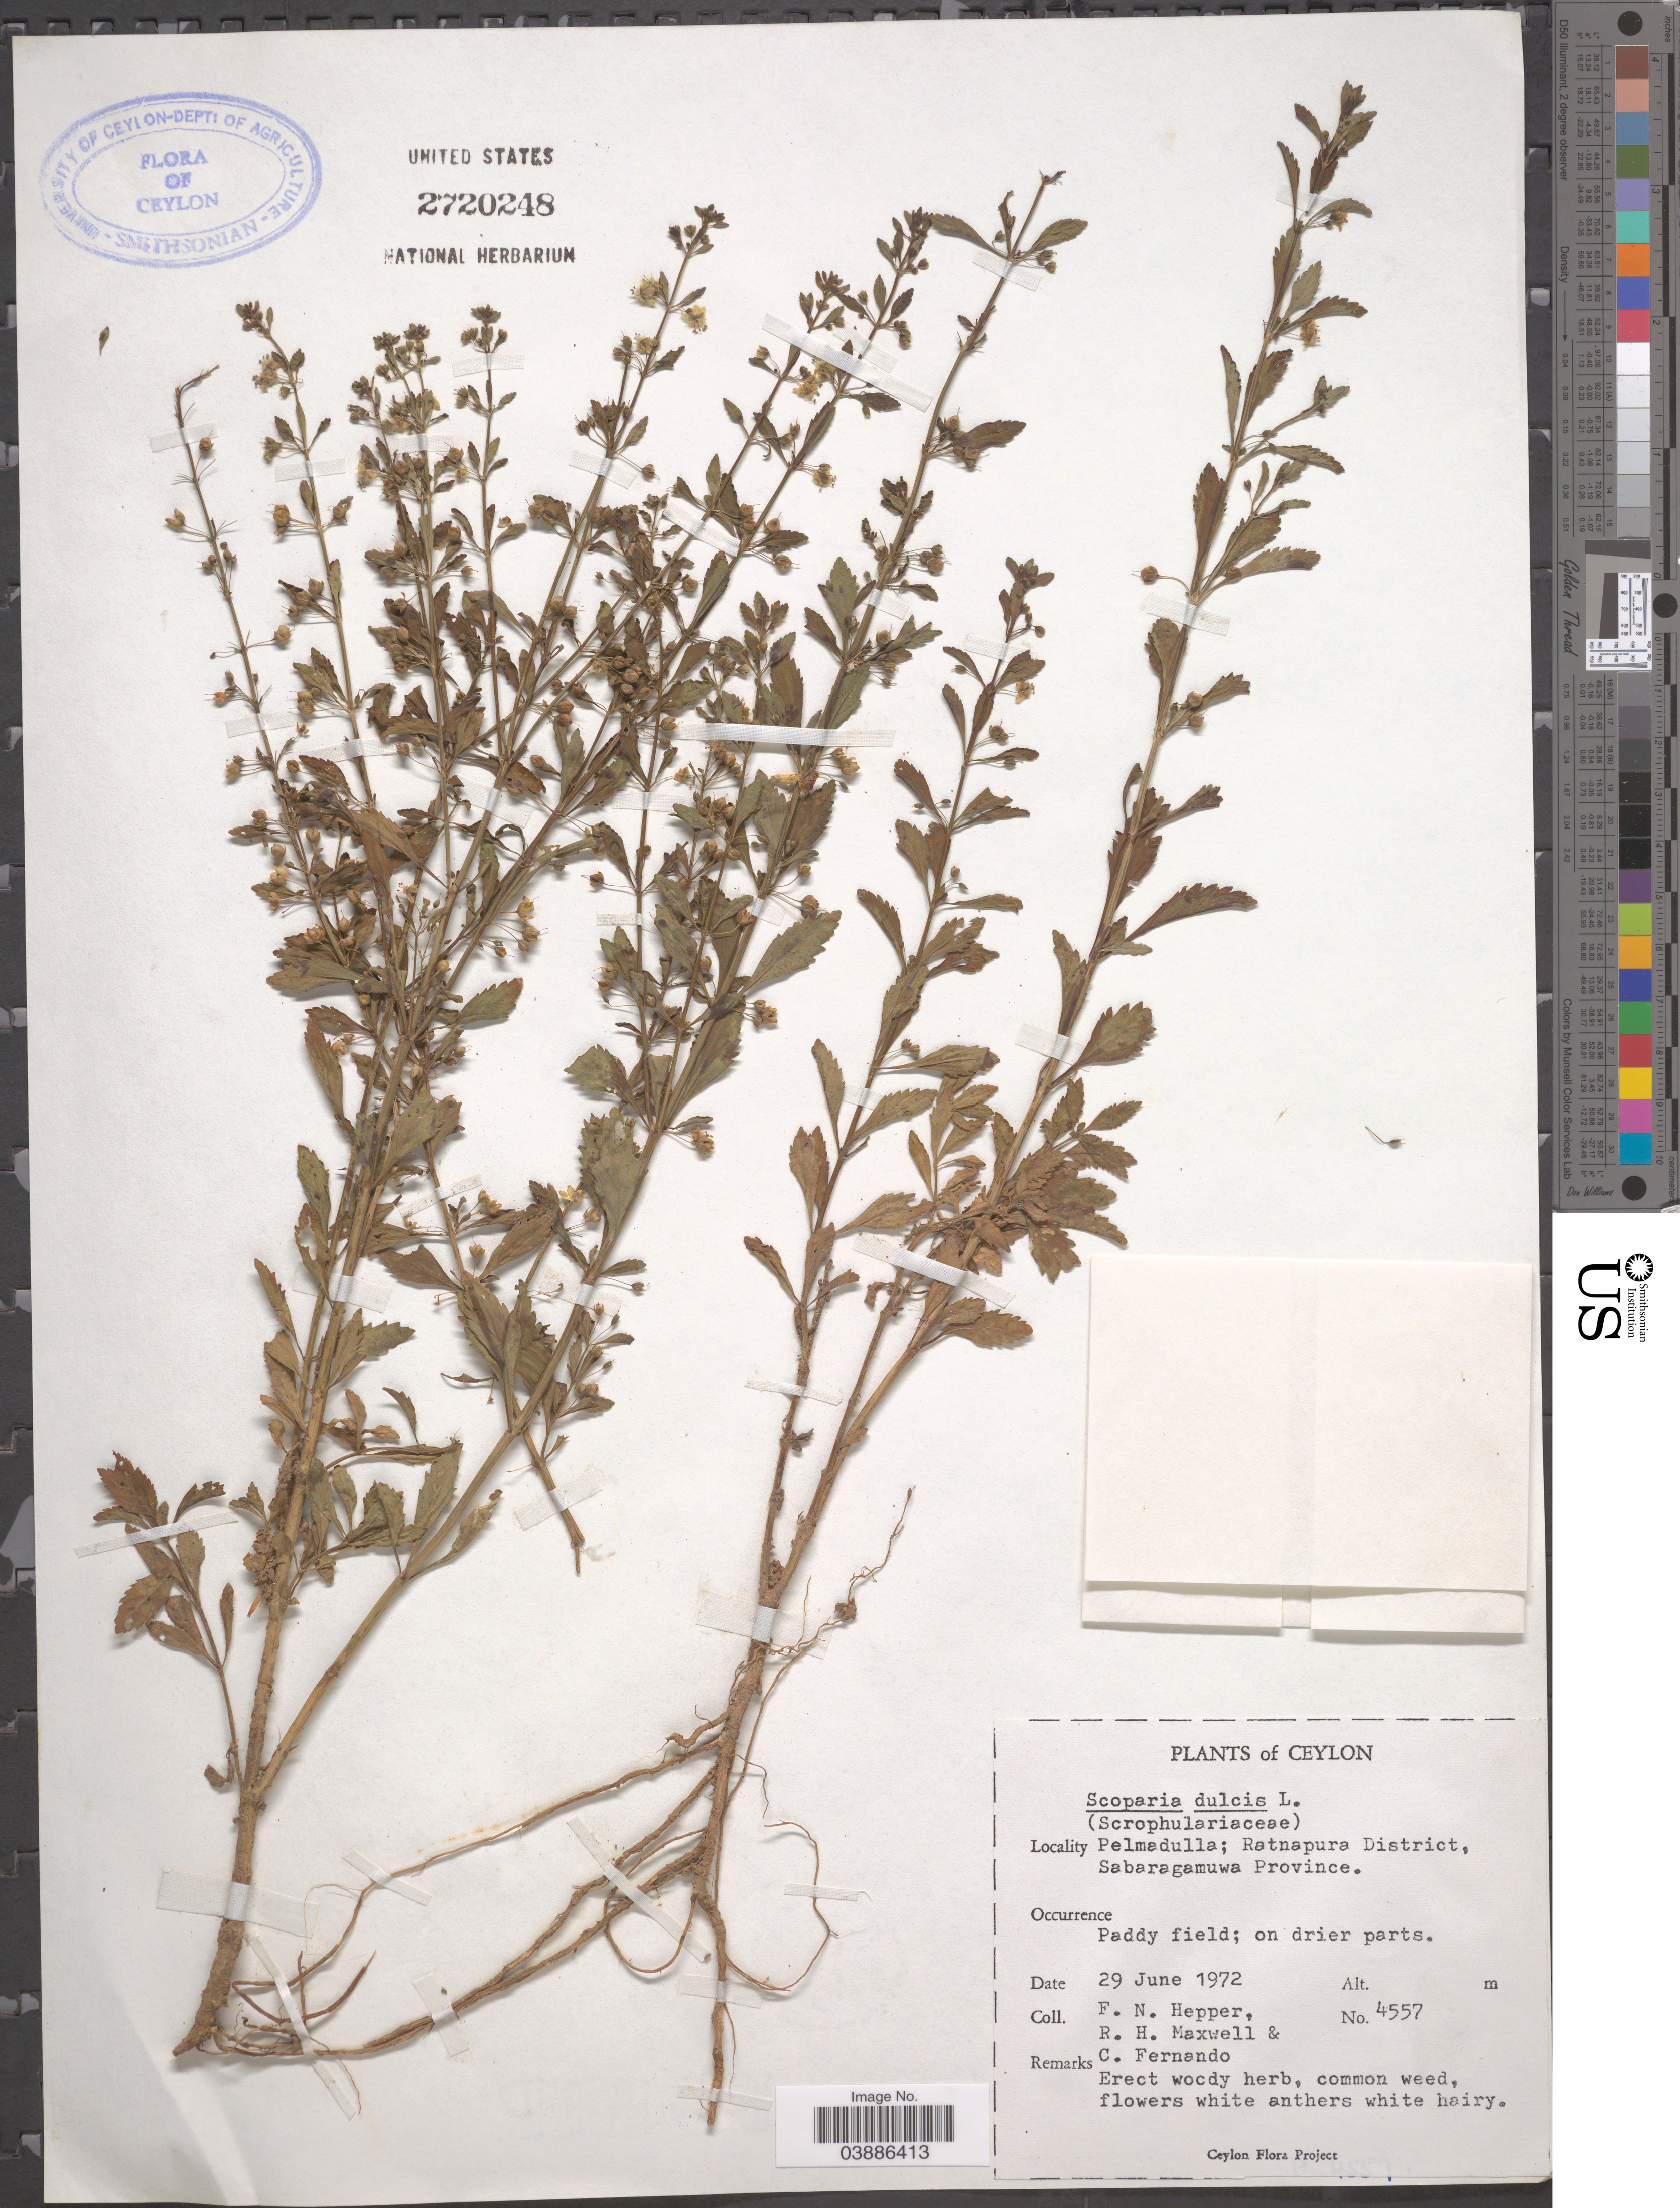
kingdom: Plantae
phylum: Tracheophyta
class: Magnoliopsida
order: Lamiales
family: Plantaginaceae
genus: Scoparia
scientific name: Scoparia dulcis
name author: L.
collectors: F. Hepper, R. Maxwell & C. Fernando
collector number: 4557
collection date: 1972-06-29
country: Sri Lanka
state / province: Sabaragamuwa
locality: Ceylon. Pelmadulla; Ratnapura District.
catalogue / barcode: US 2720248